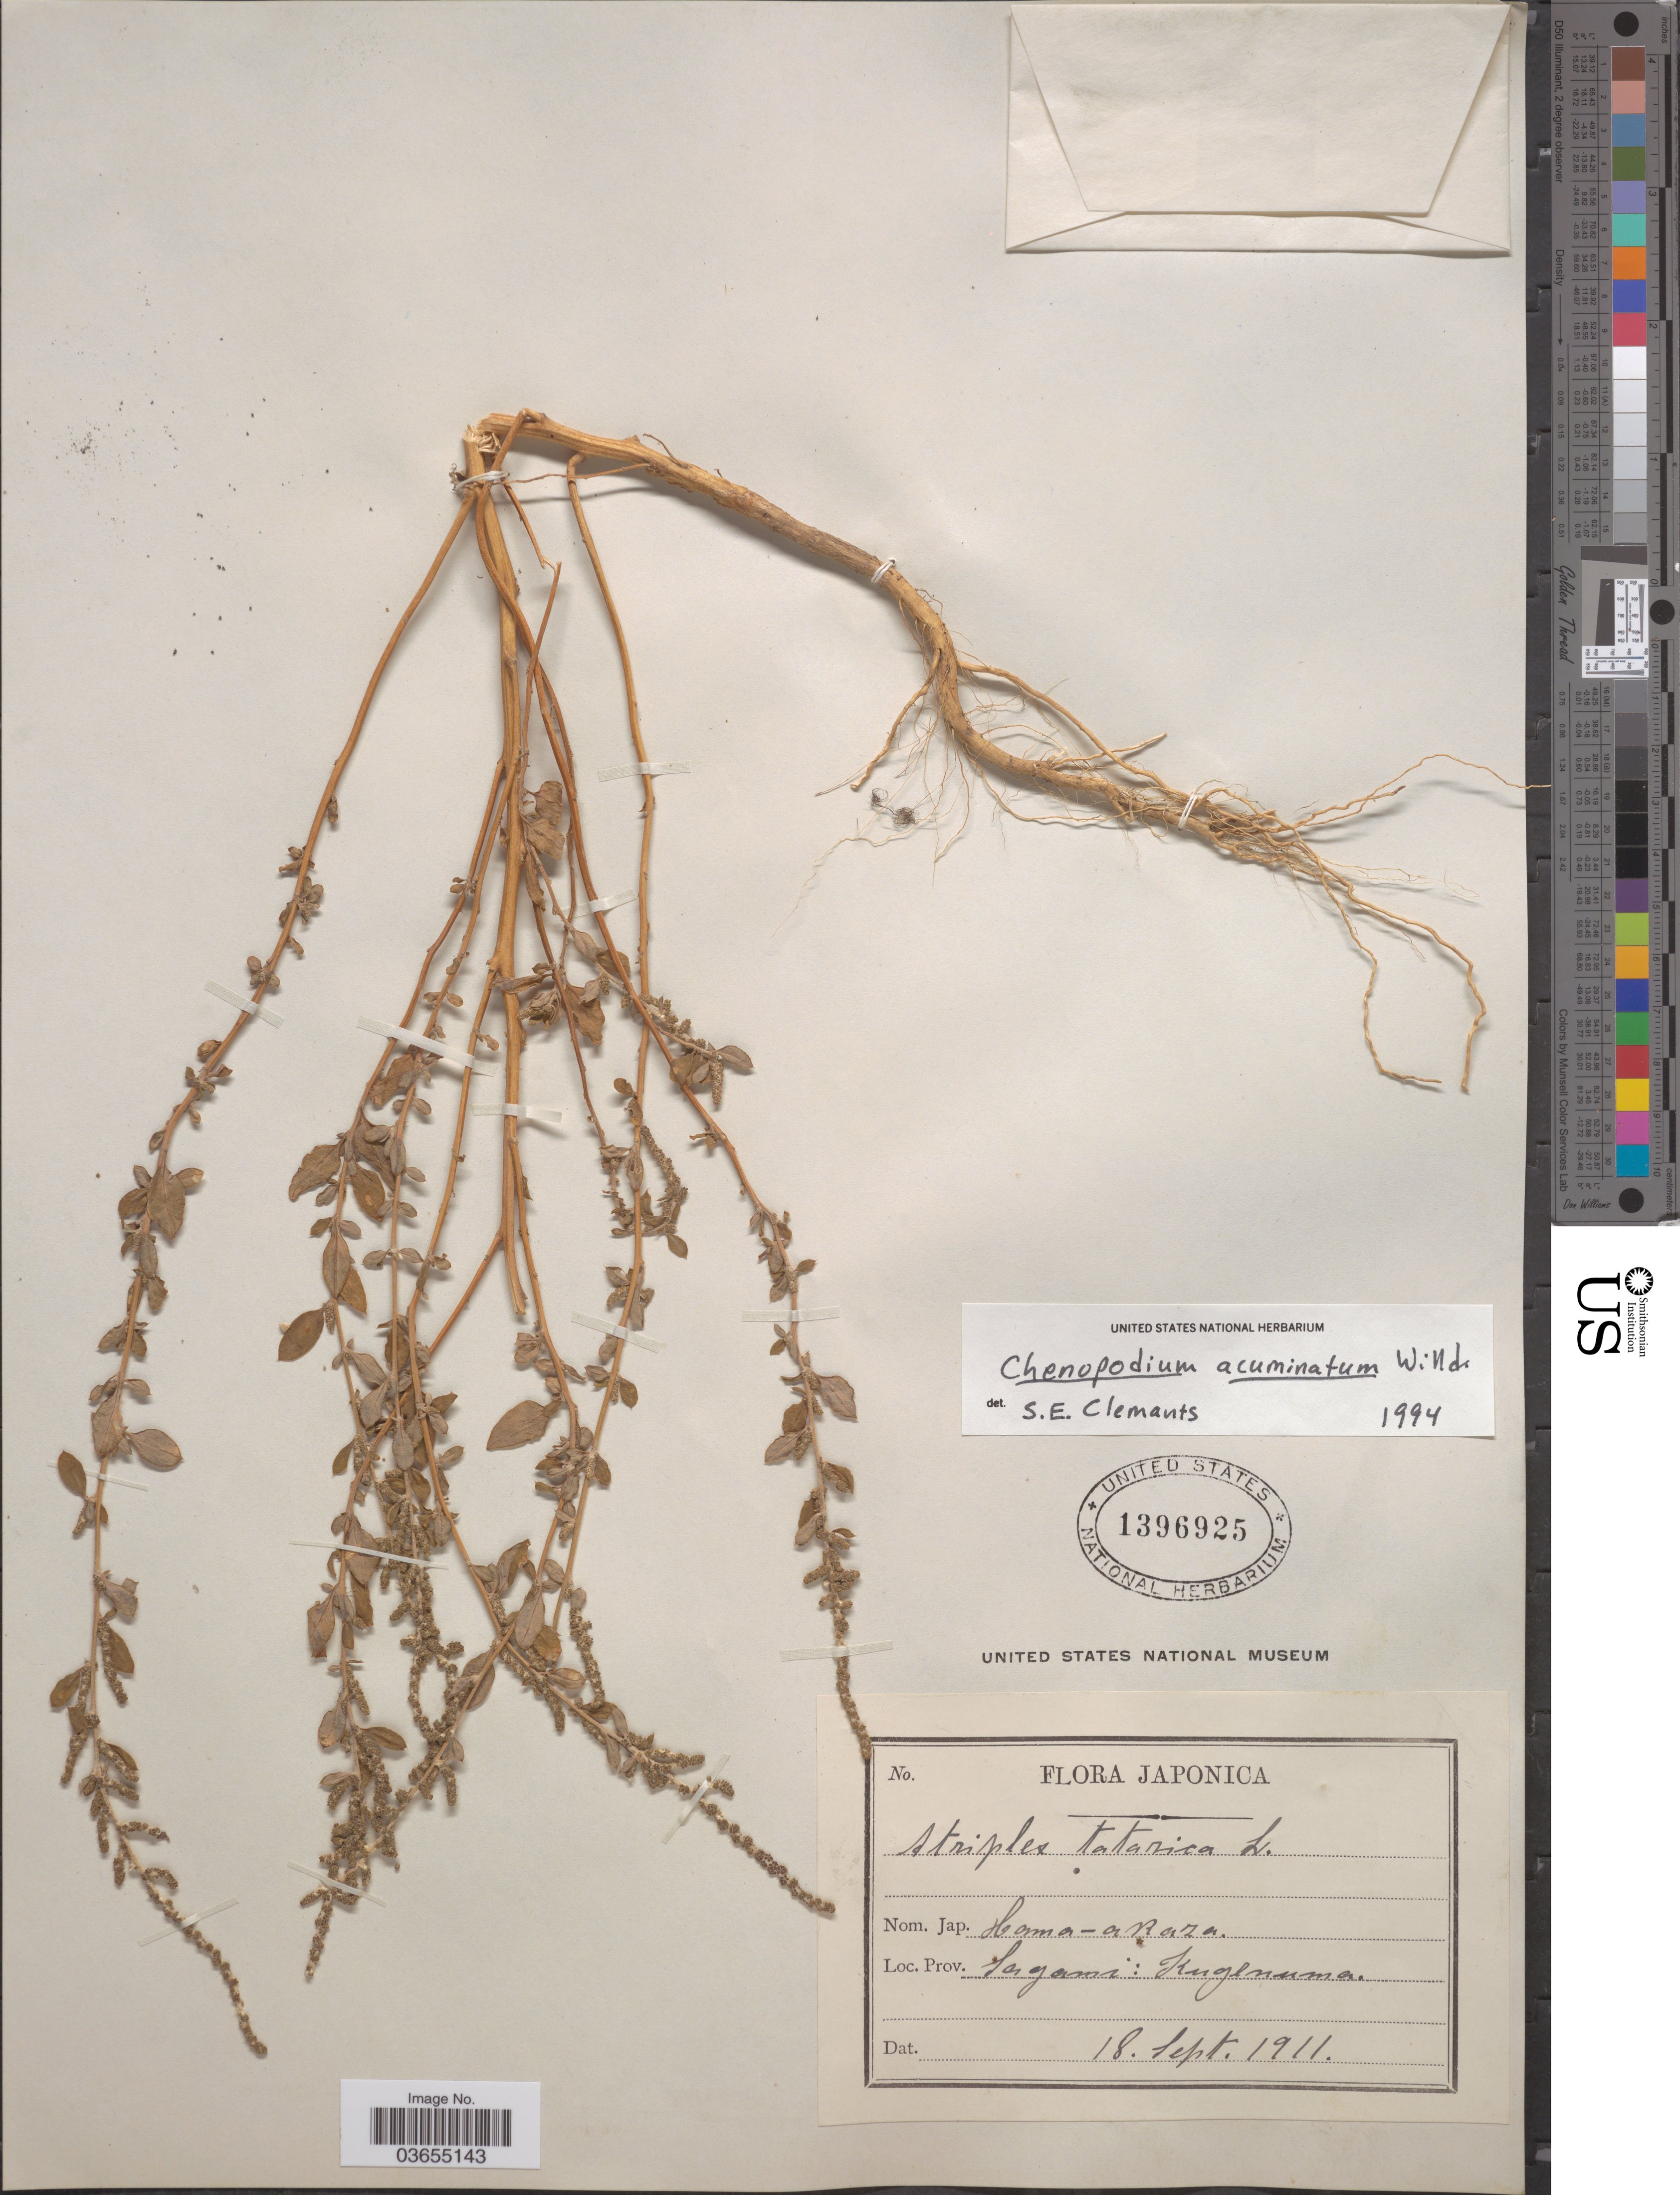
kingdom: Plantae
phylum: Tracheophyta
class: Magnoliopsida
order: Caryophyllales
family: Amaranthaceae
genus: Chenopodium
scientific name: Chenopodium acuminatum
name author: Willd.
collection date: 1911-09-18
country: Japan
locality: Sagami: Kugenuma.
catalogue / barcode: US 1396925